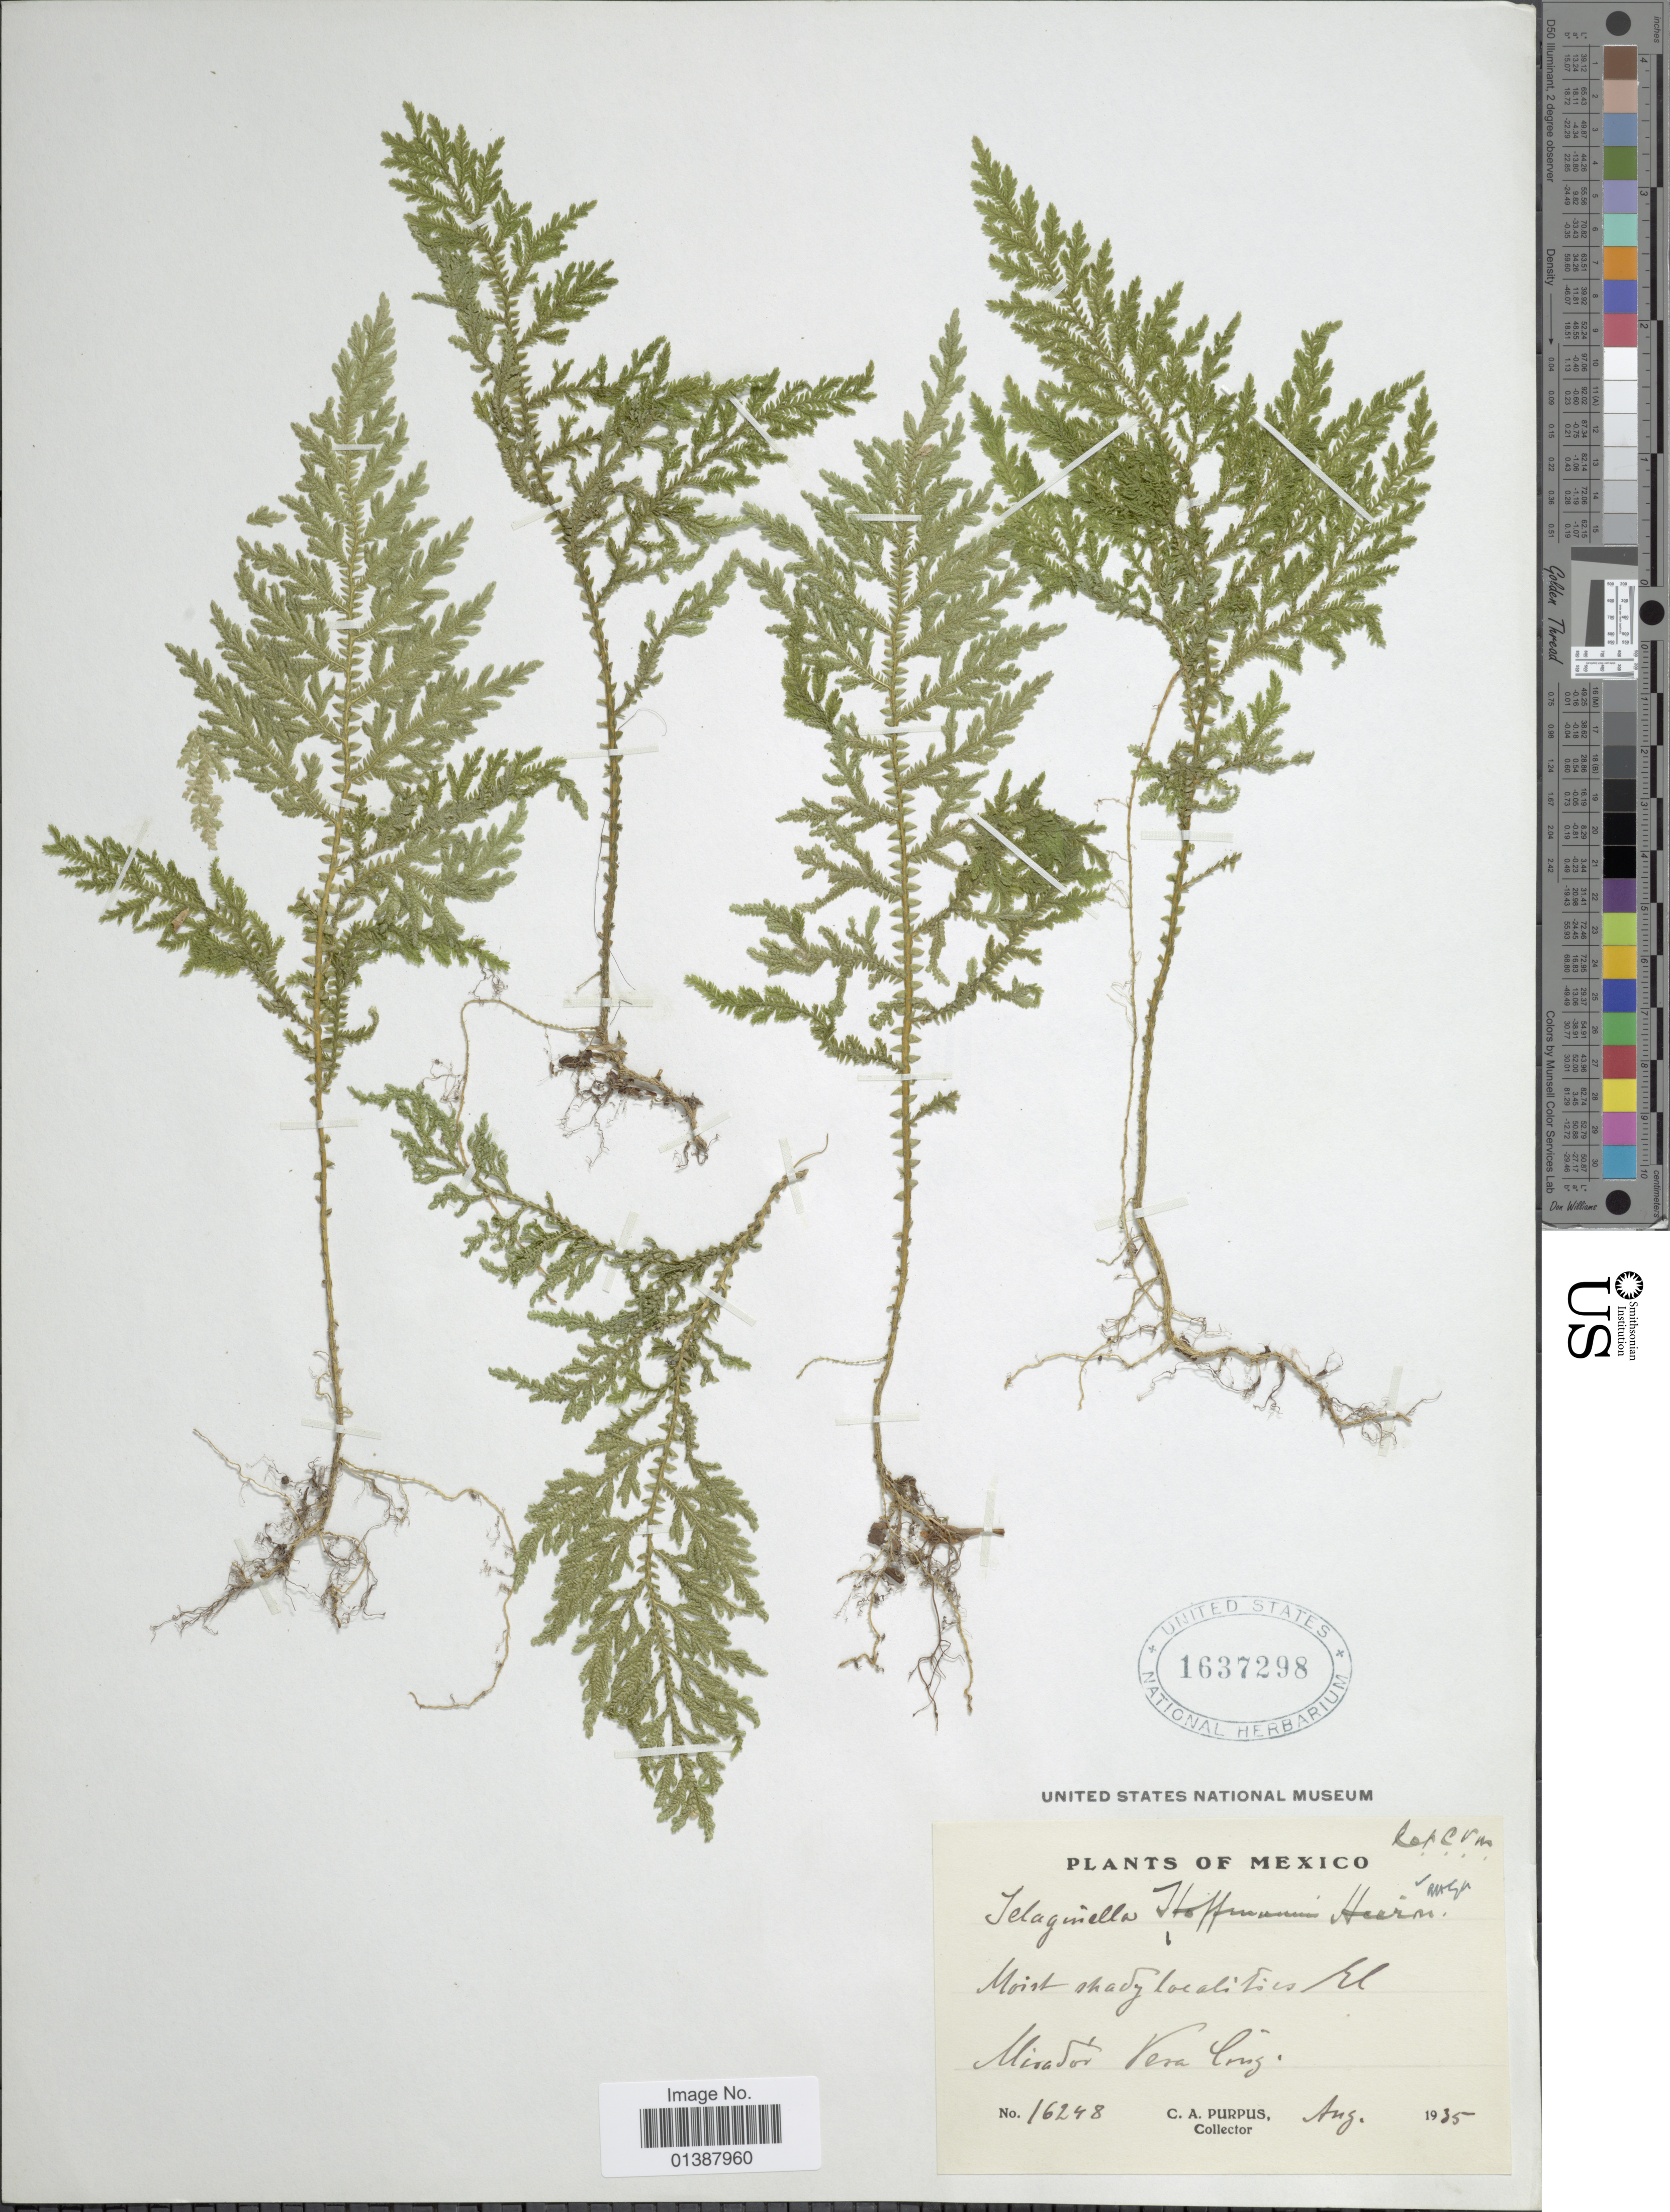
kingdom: Plantae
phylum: Tracheophyta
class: Lycopodiopsida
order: Selaginellales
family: Selaginellaceae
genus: Selaginella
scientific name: Selaginella hoffmannii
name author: Hieron.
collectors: C. A. Purpus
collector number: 16248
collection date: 1935-08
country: Mexico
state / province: Veracruz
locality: Mirador Vera Cruz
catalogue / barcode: US 1637298